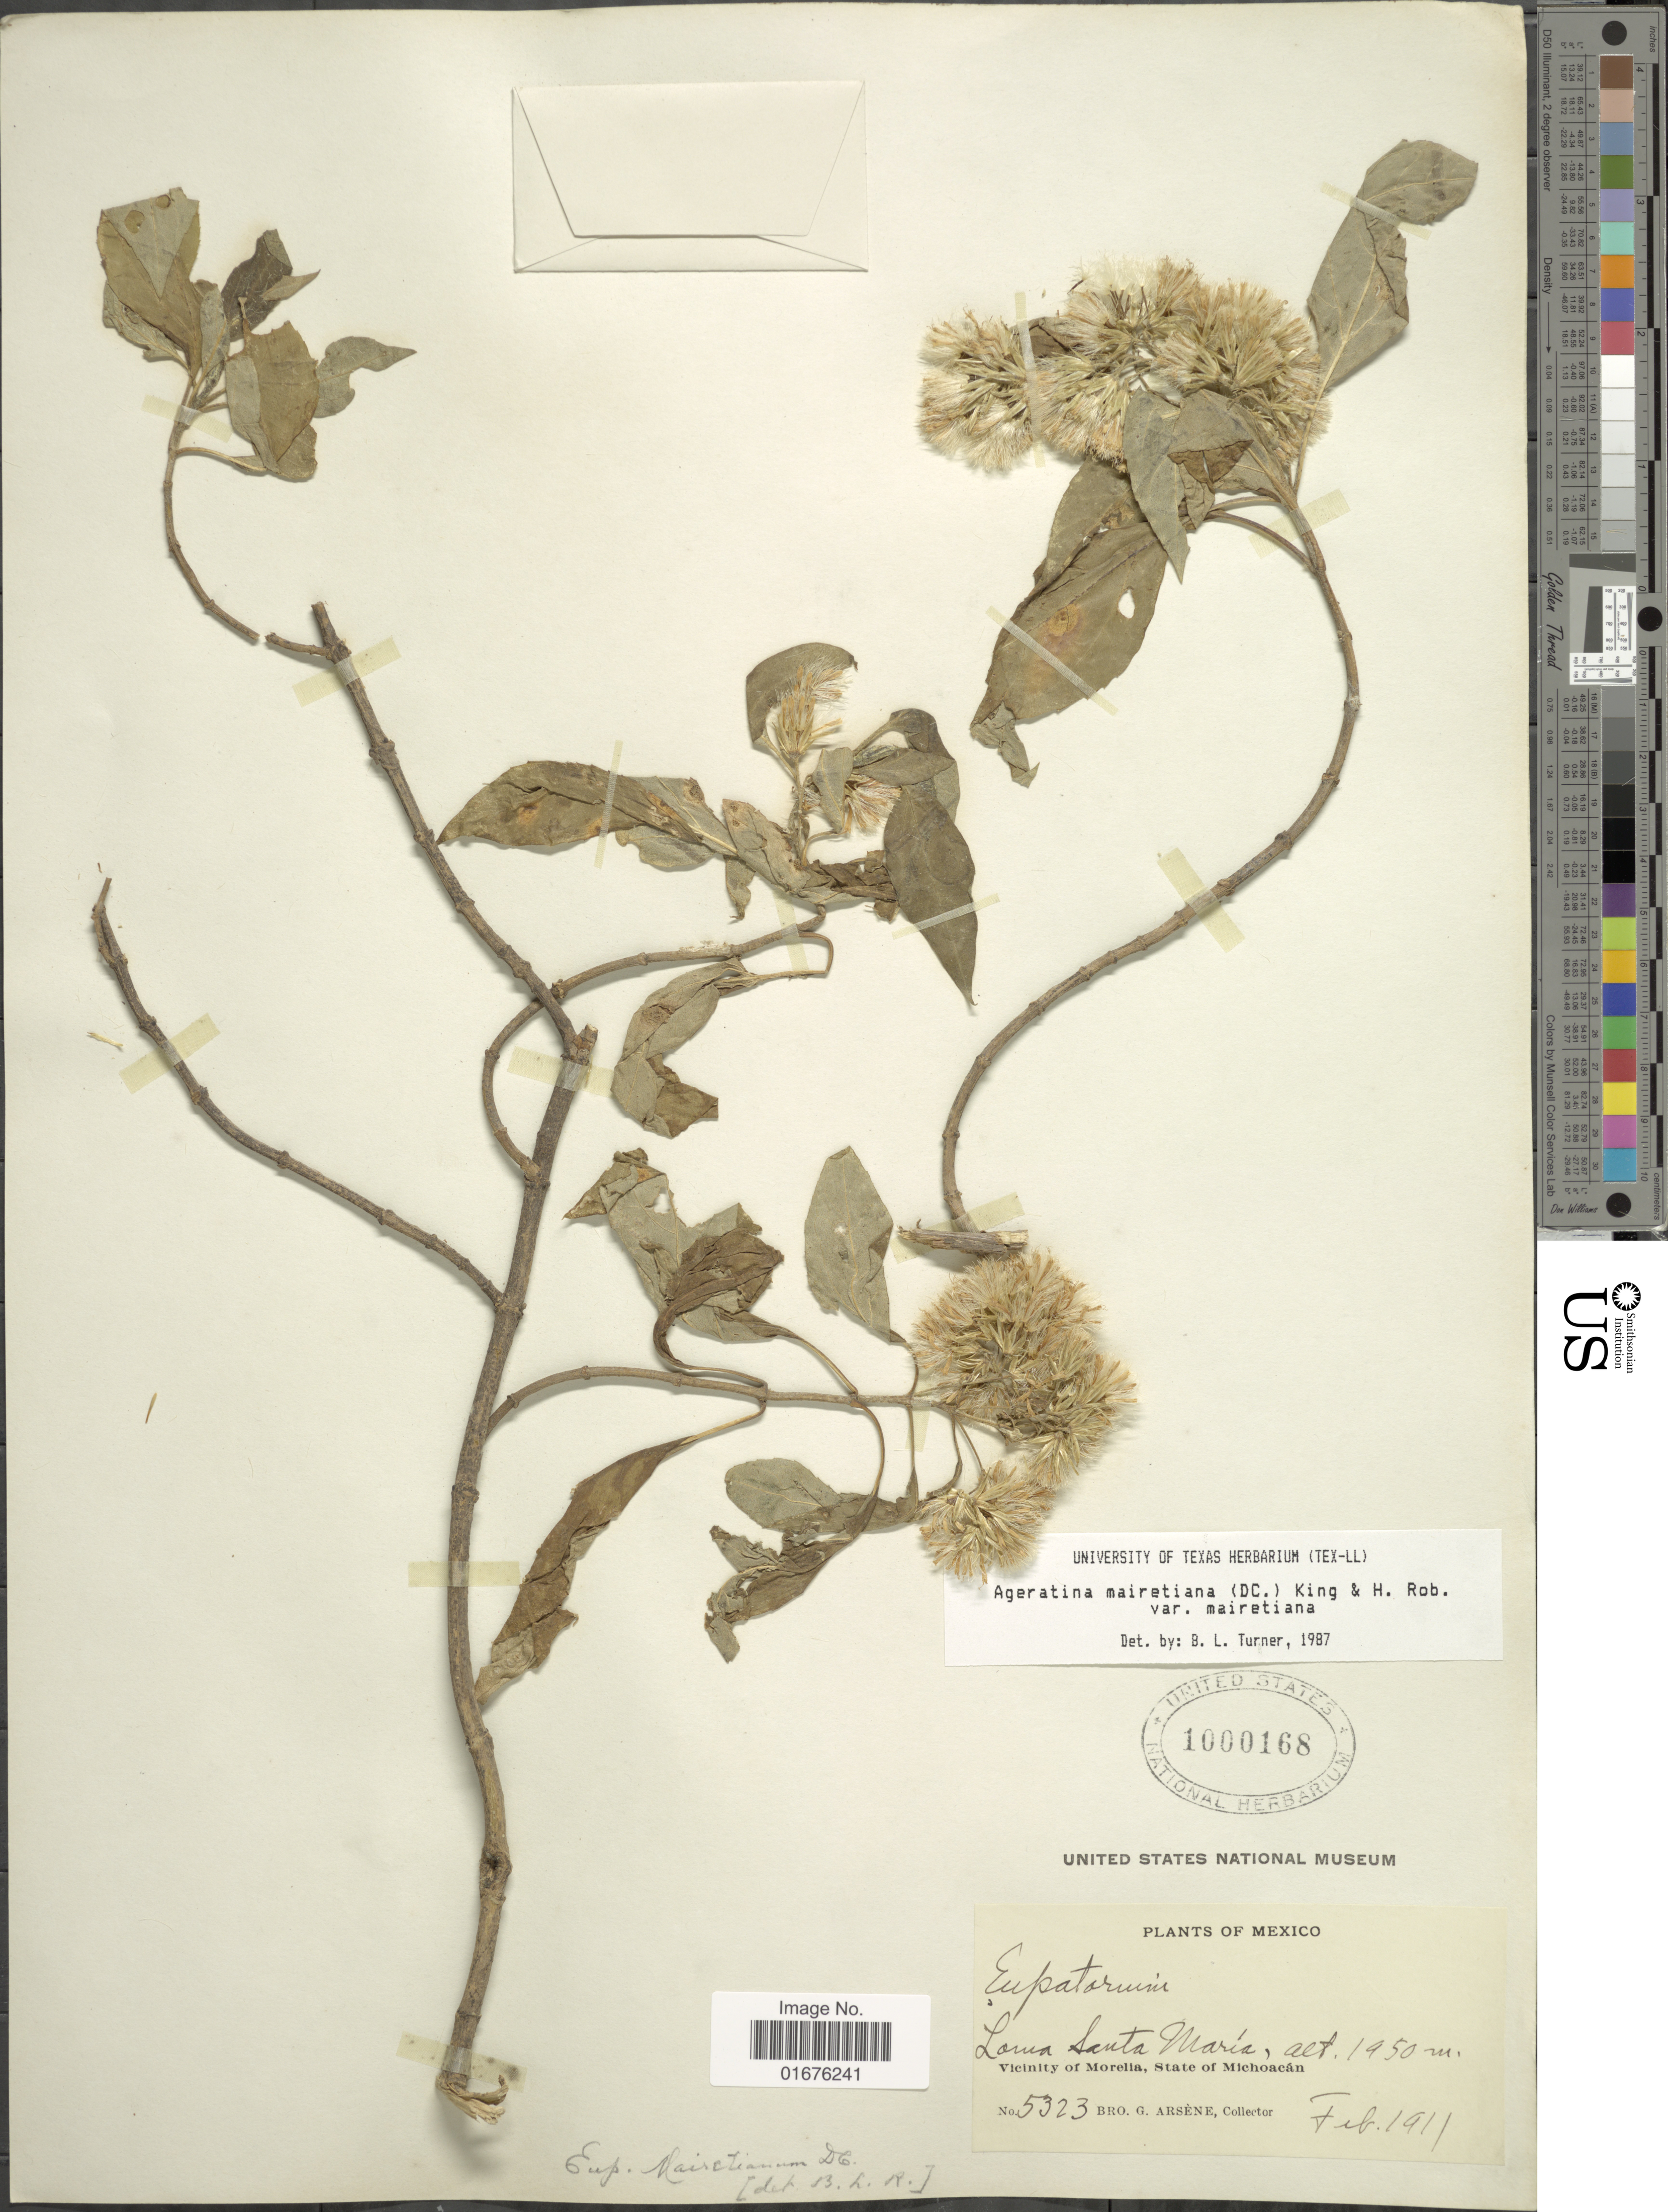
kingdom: Plantae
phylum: Tracheophyta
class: Magnoliopsida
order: Asterales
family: Asteraceae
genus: Ageratina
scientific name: Ageratina mairetiana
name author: (DC.) R.M. King & H. Rob.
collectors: Bro. G. Arsène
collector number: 5323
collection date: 1911-02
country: Mexico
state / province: Michoacán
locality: Loma Santa María, Vicinity of Moreila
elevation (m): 1950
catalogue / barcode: US 1000168